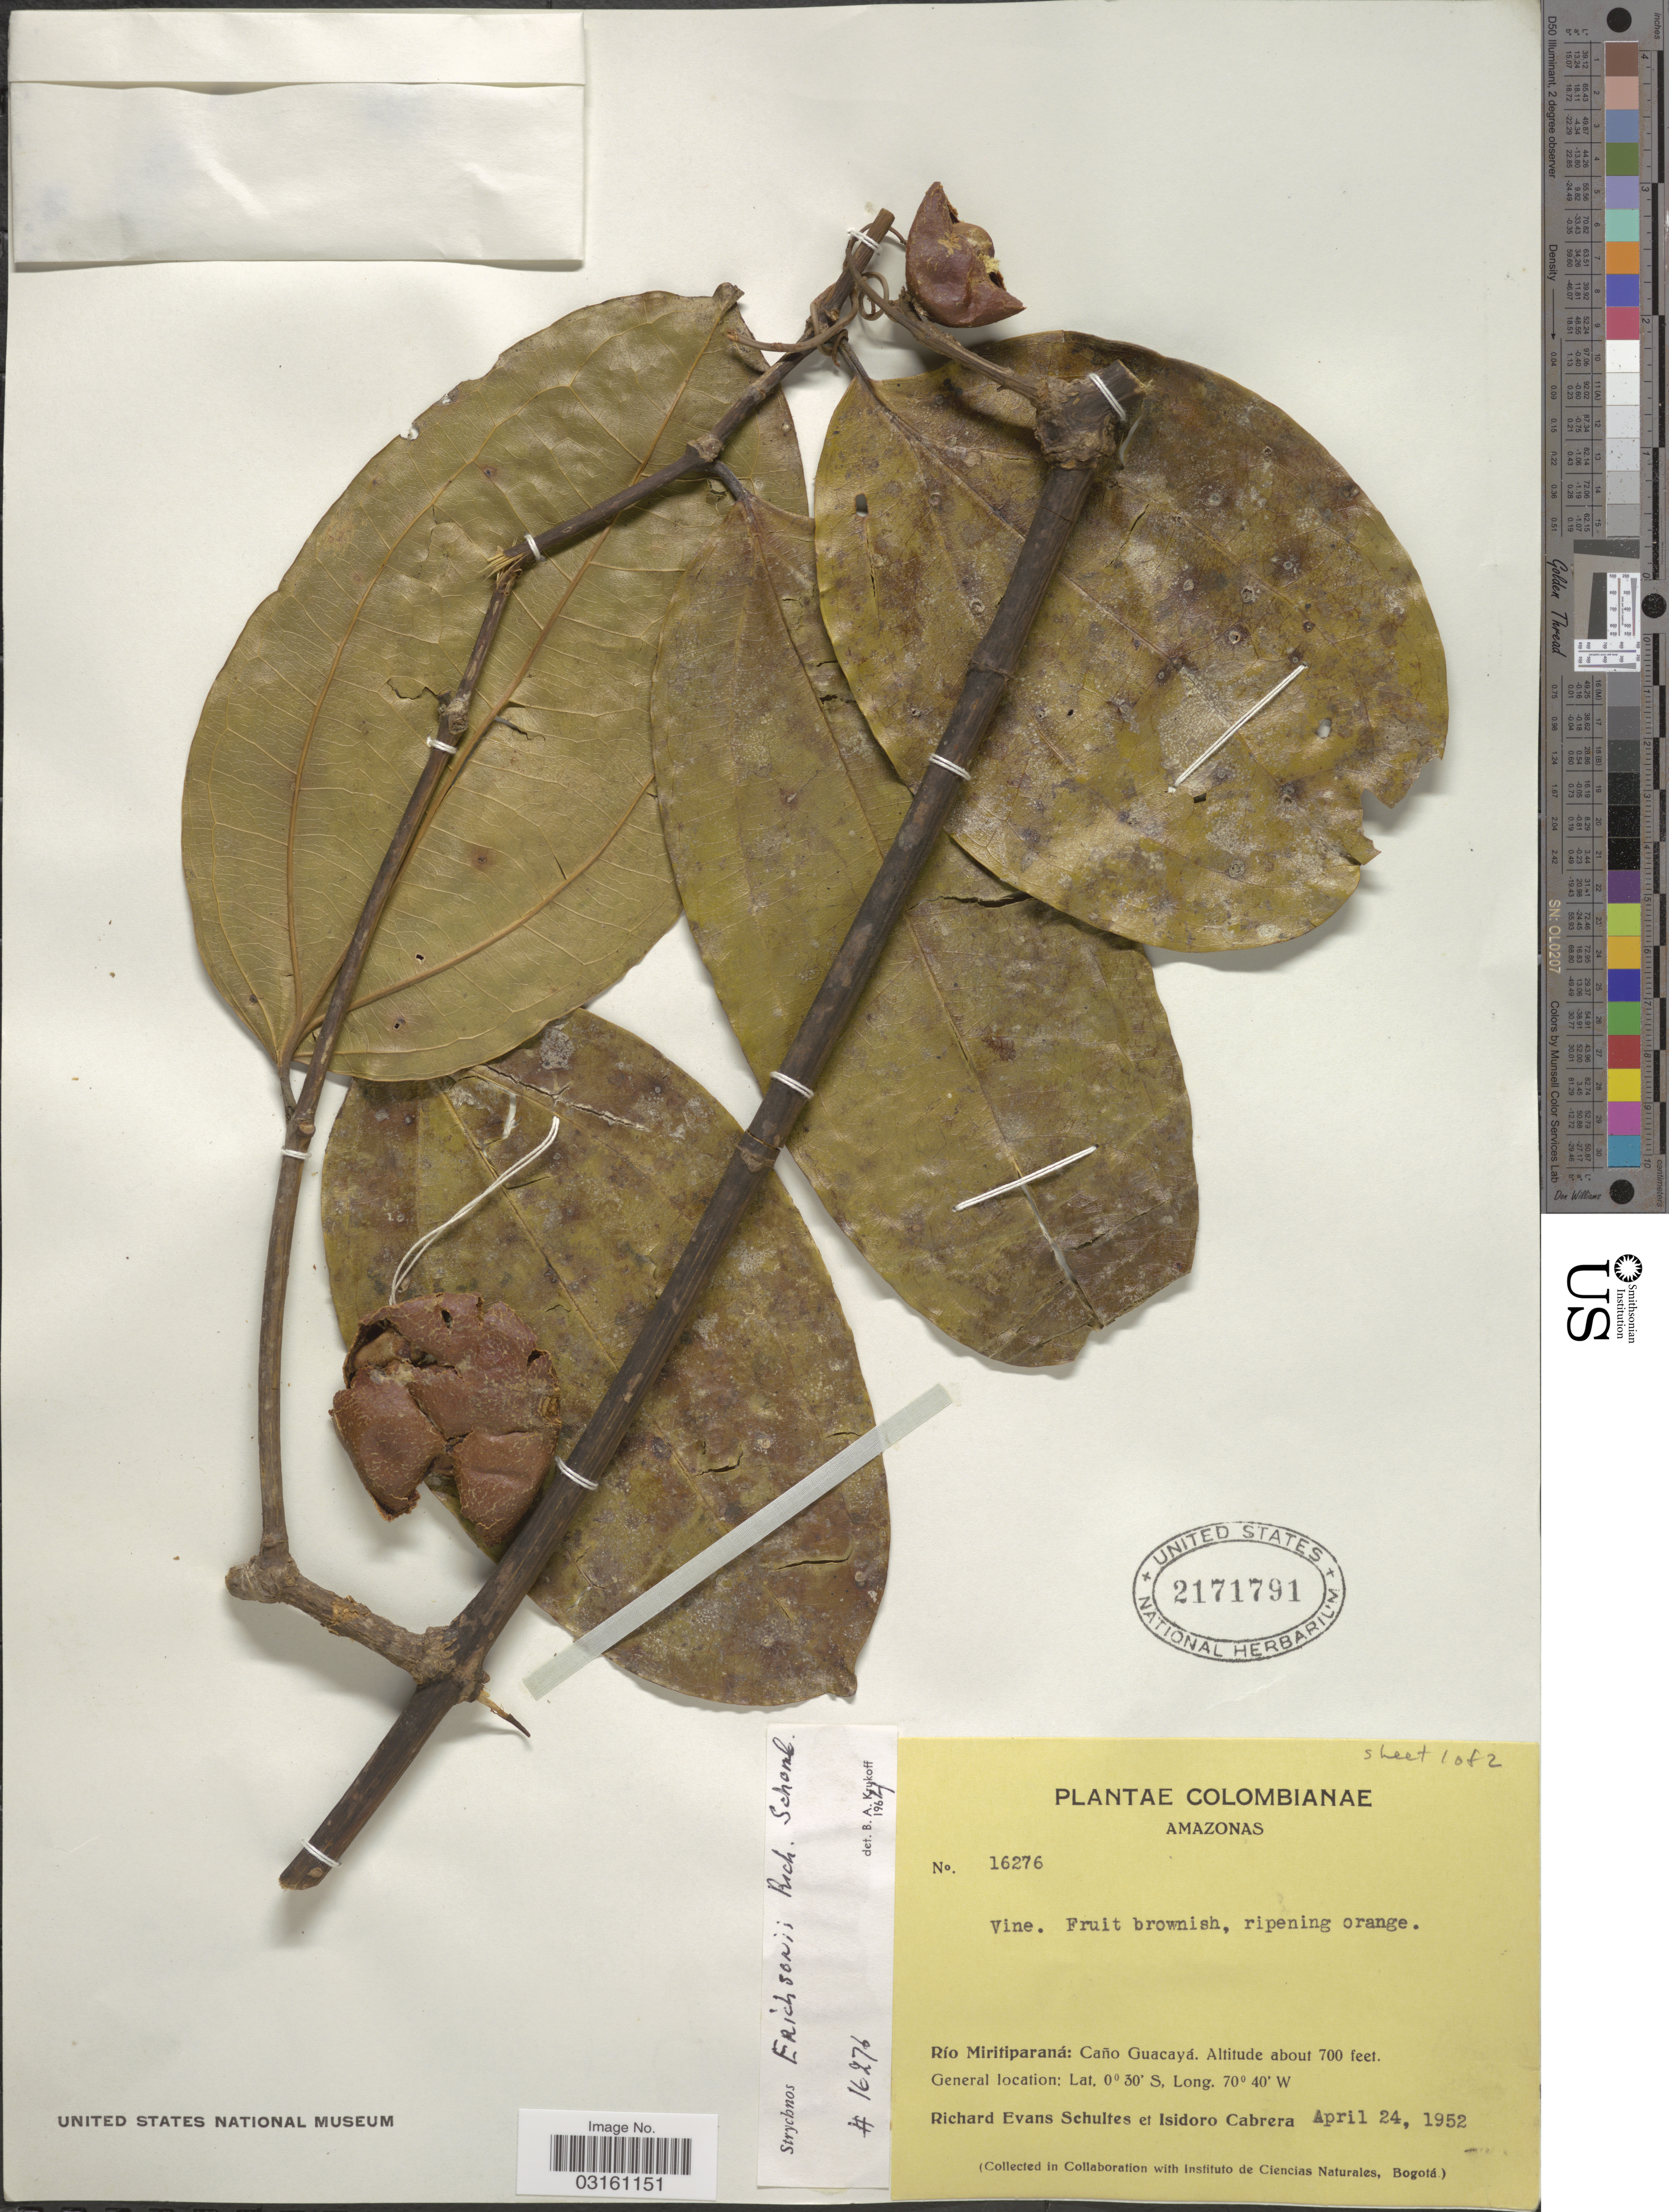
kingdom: Plantae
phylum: Tracheophyta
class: Magnoliopsida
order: Gentianales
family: Loganiaceae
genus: Strychnos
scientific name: Strychnos erichsonii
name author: R.H. Schomb. ex Progel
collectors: R. E. Schultes & I. Cabrera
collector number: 16276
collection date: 1952-04-24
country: Colombia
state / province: Amazônas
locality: Río Miritiparaná: Caño Guacayá.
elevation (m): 213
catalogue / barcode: US 2171791